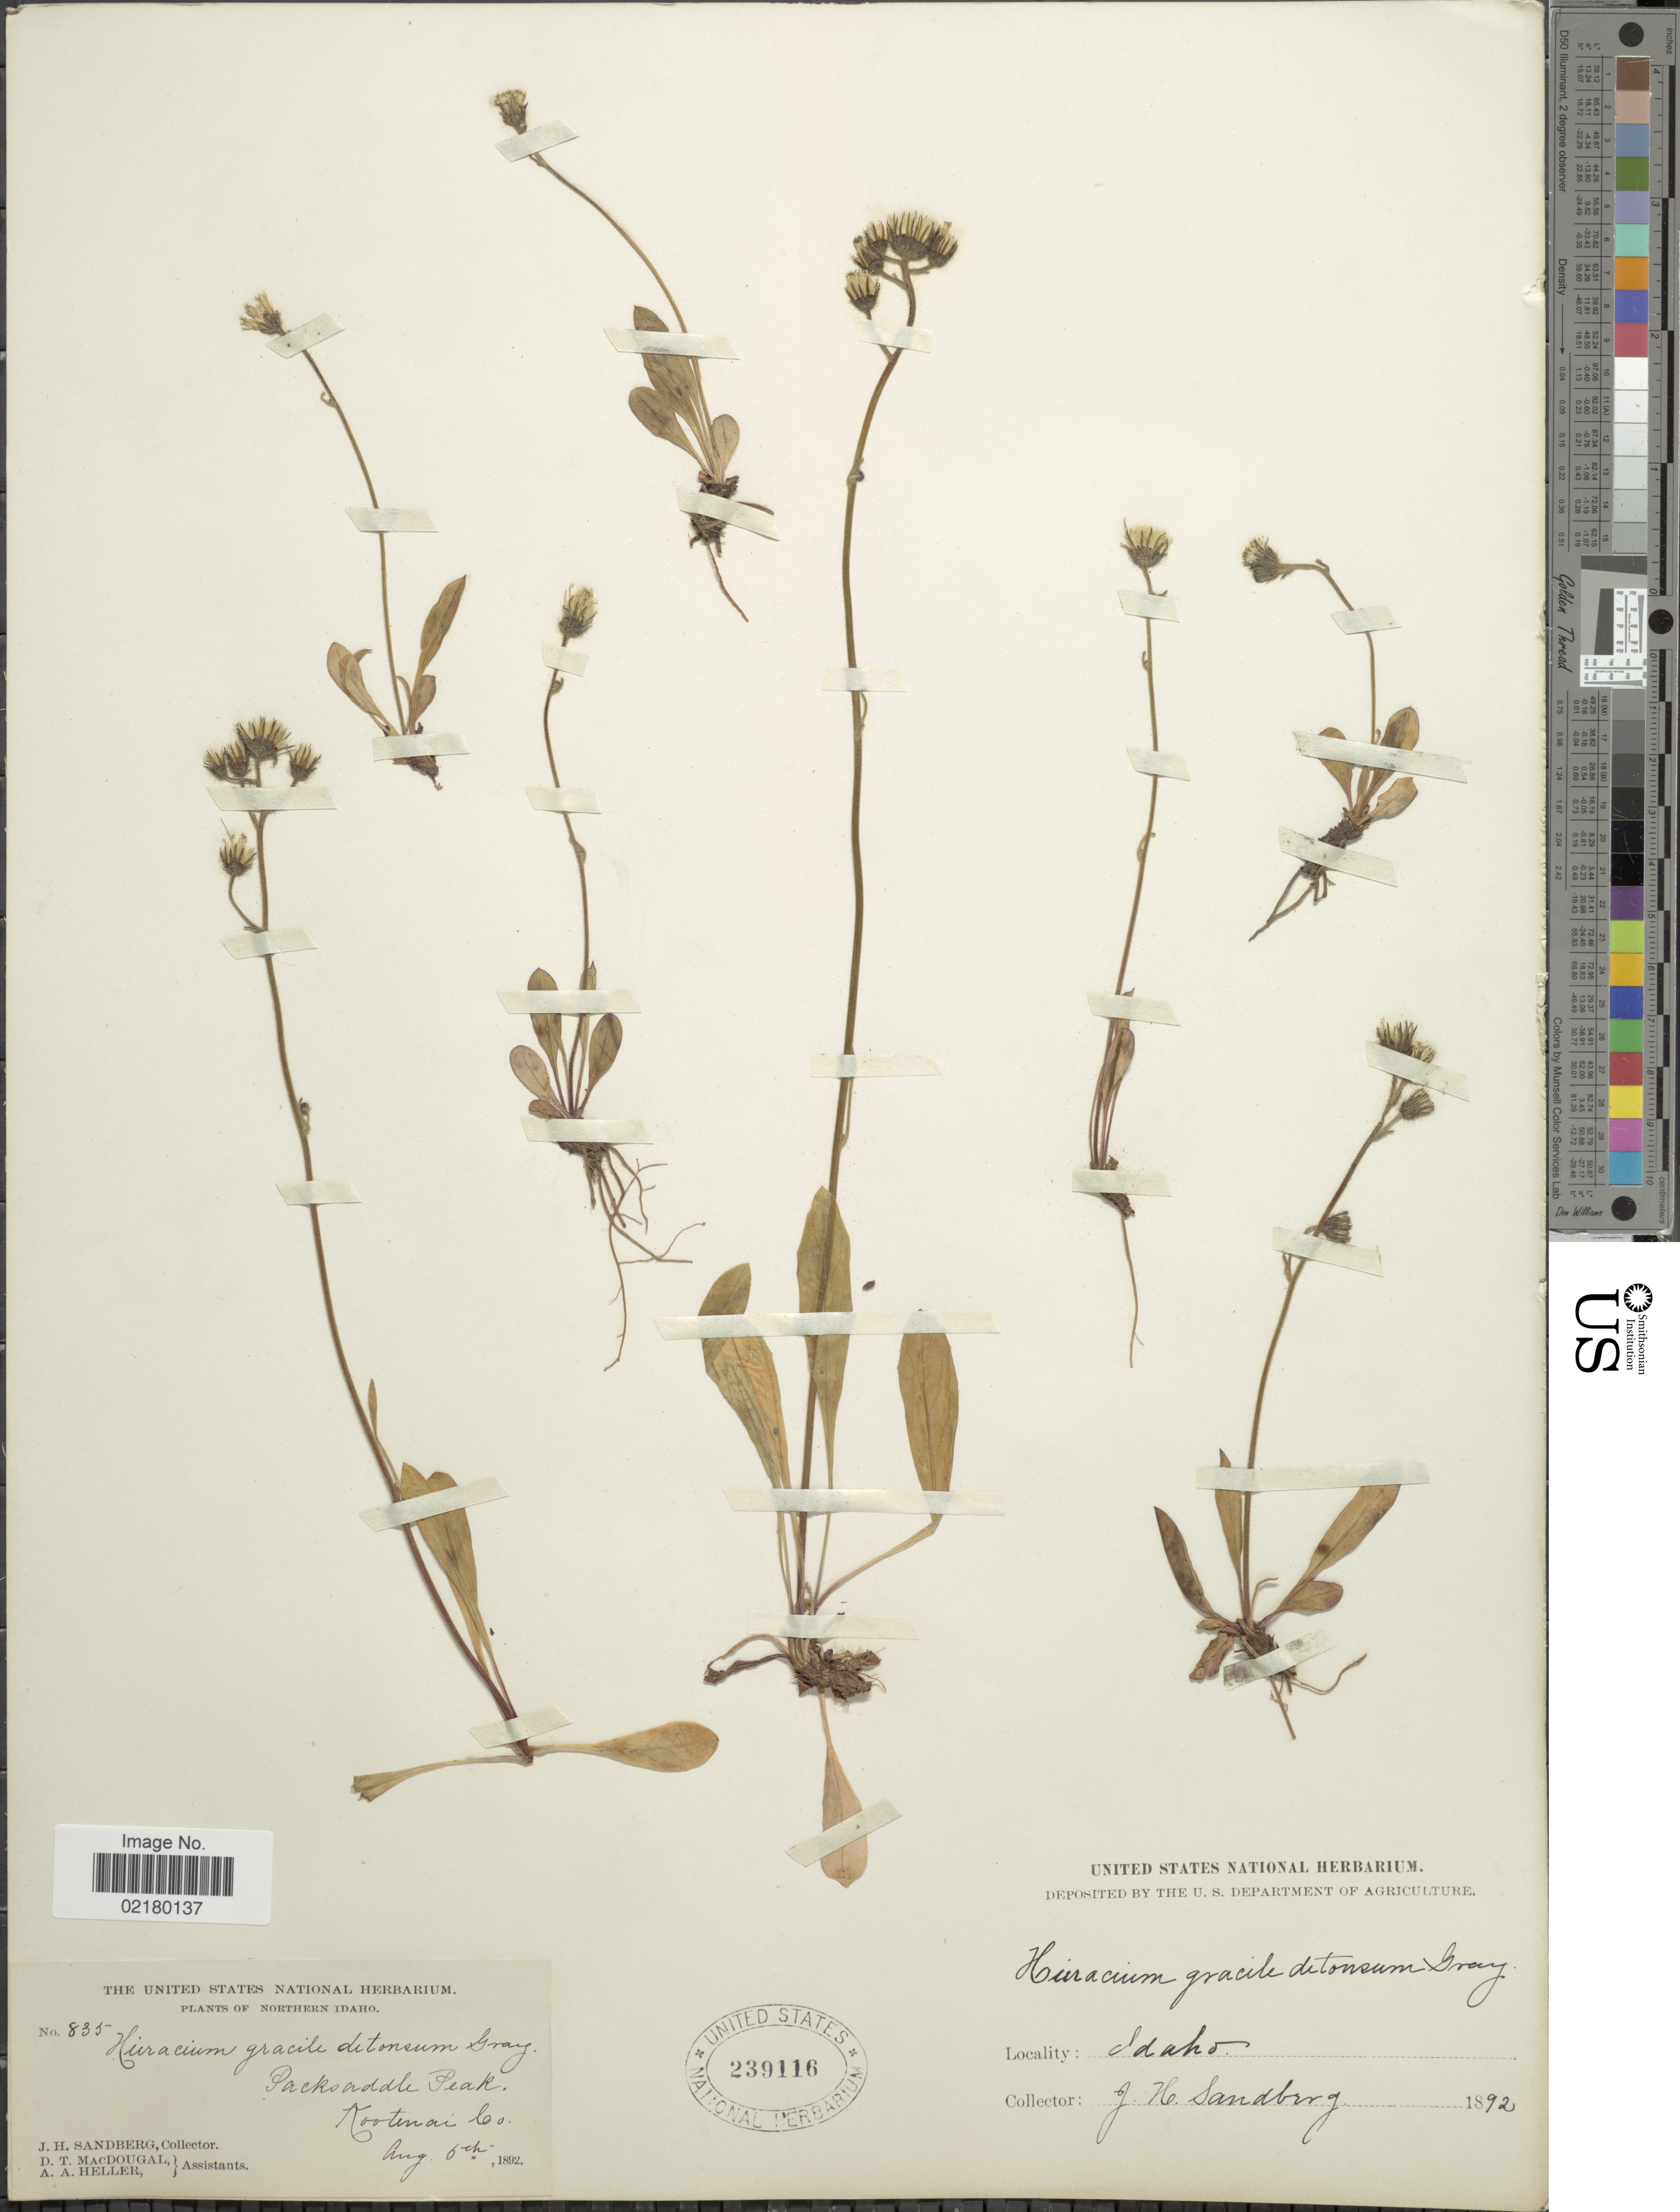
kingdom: Plantae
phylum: Tracheophyta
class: Magnoliopsida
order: Asterales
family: Asteraceae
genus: Hieracium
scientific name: Hieracium triste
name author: Willd. ex Spreng.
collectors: J. H. Sandberg, D. T. MacDougal & A. A. Heller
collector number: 835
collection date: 1892-08-05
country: United States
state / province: Idaho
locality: Northern Idaho, Packsaddle Peak, Kootemai Co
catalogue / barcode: US 239116